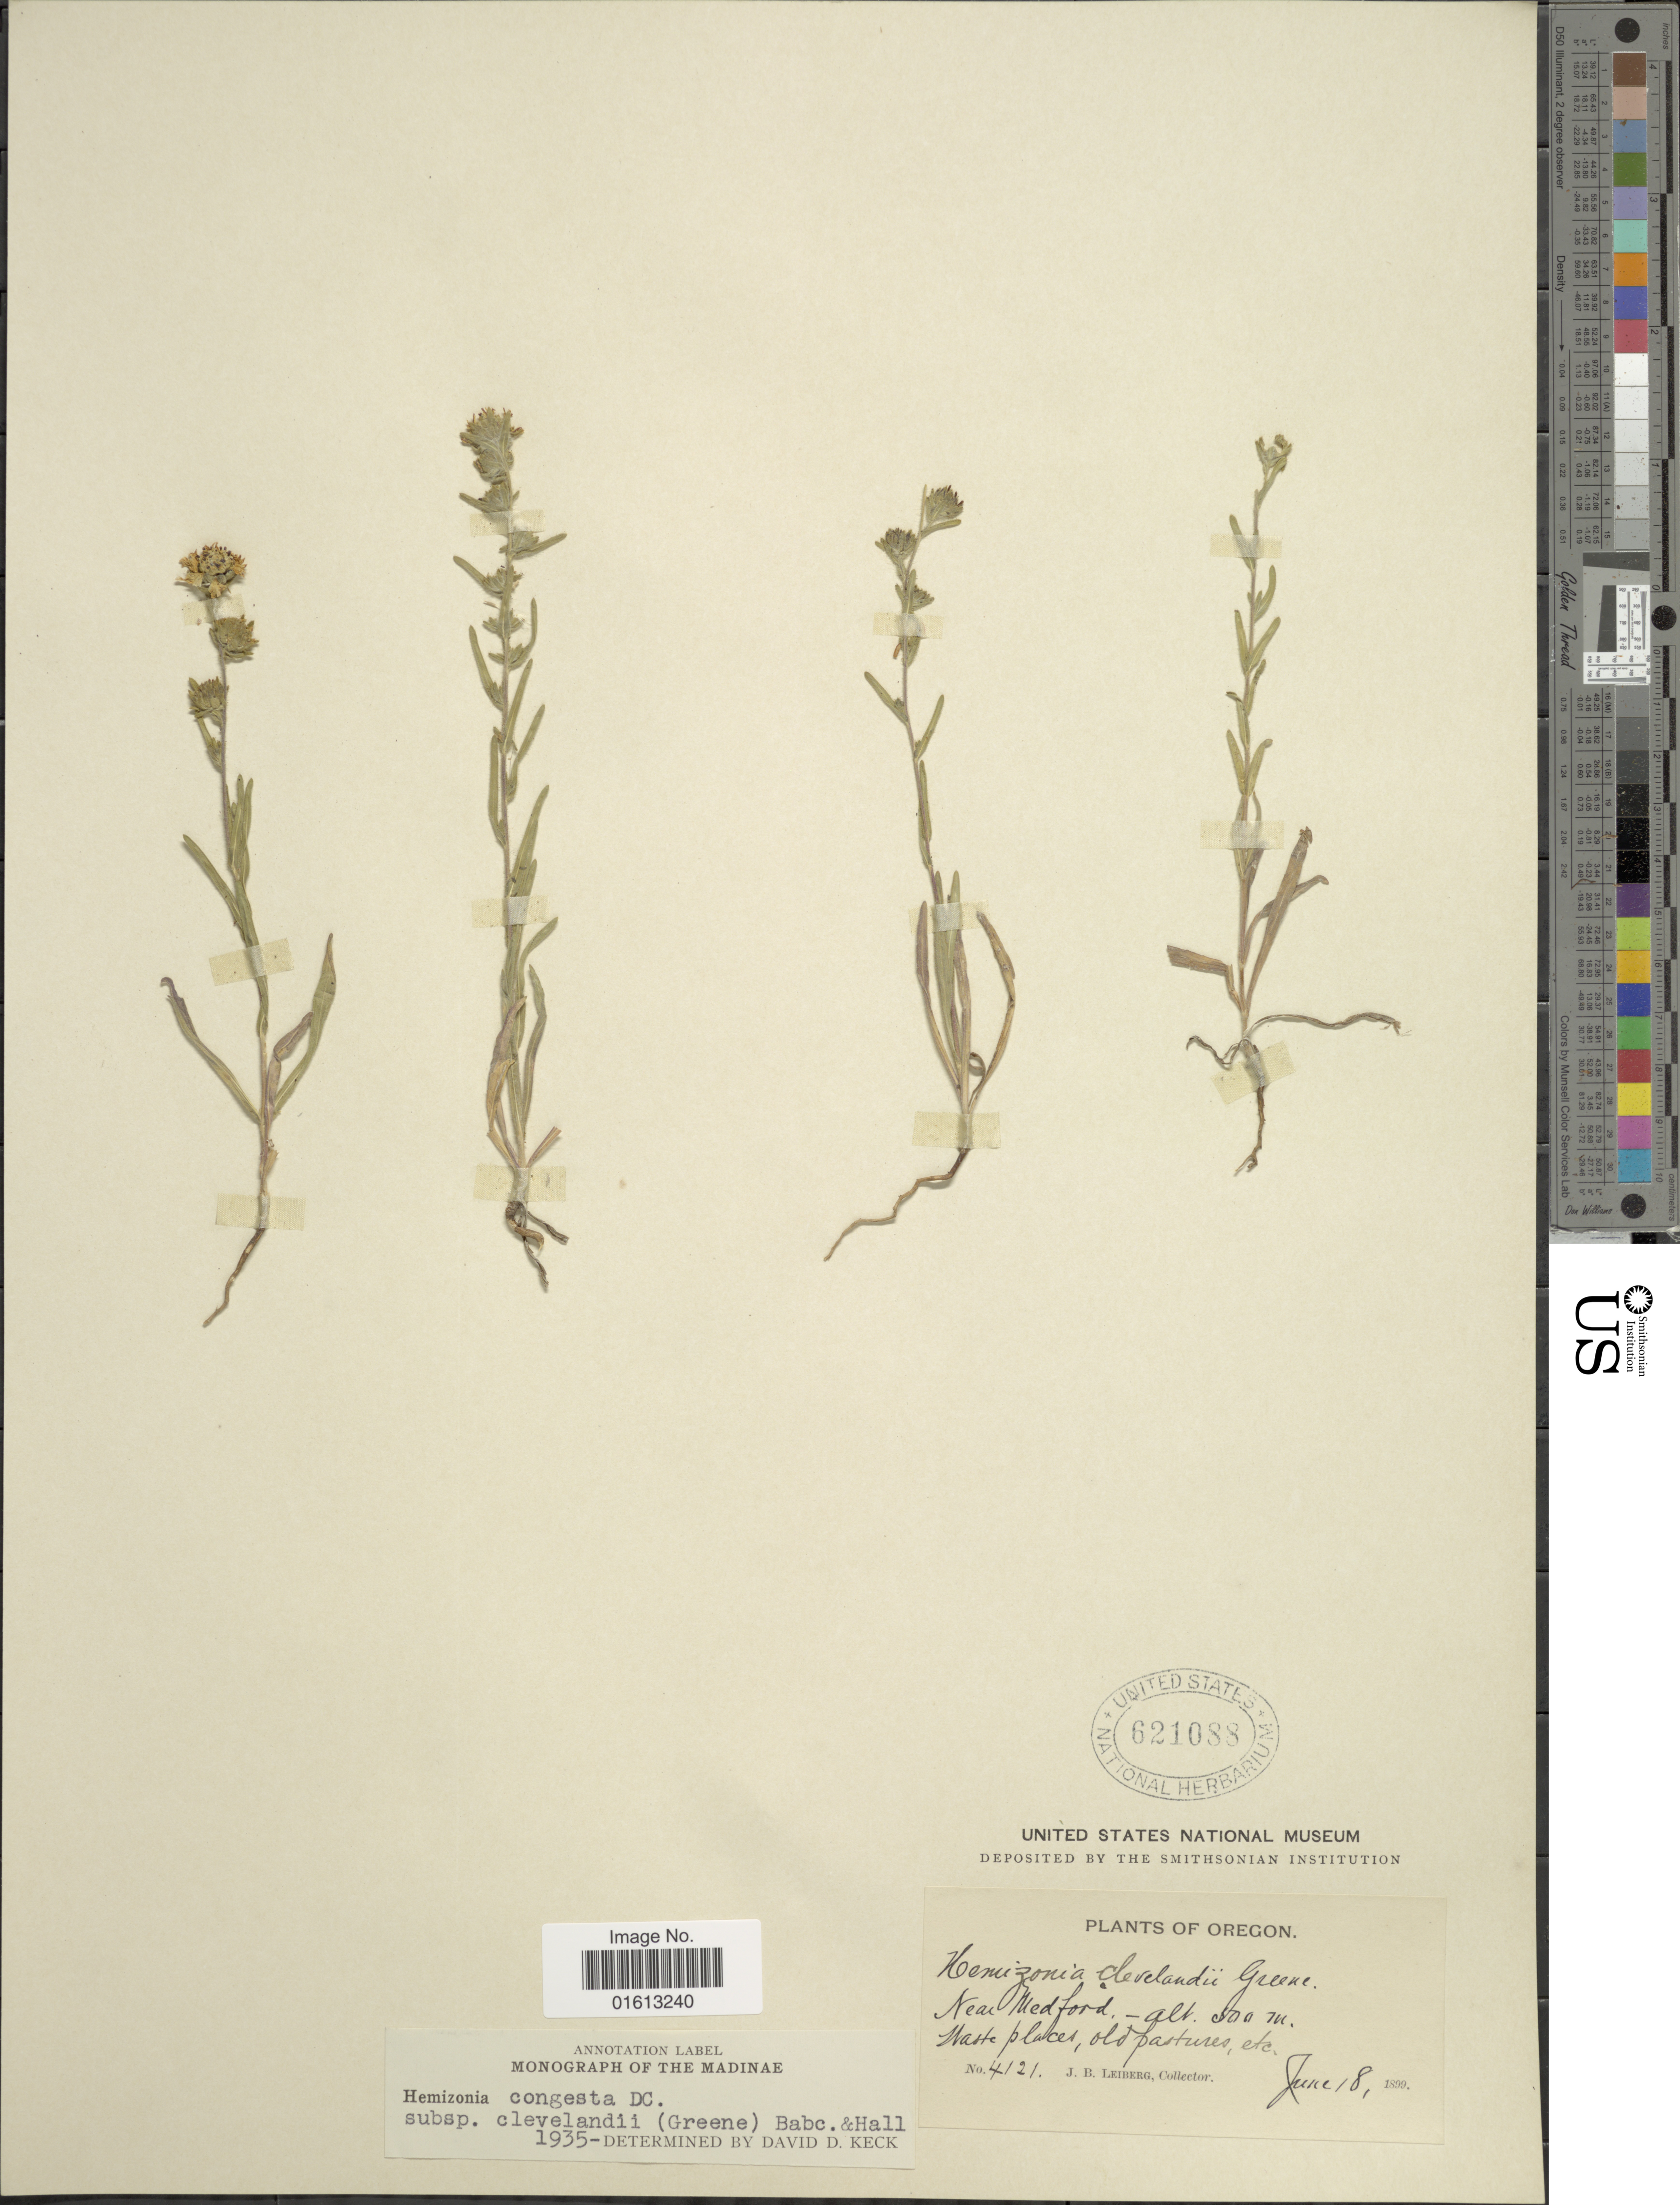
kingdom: Plantae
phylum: Tracheophyta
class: Magnoliopsida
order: Asterales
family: Asteraceae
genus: Hemizonia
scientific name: Hemizonia congesta subsp. clevelandii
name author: (Greene) Babc. & H.M. Hall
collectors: J. B. Leiberg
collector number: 4121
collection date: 1899-06-19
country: United States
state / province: Oregon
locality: Near Medford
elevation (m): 400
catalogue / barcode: US 621088